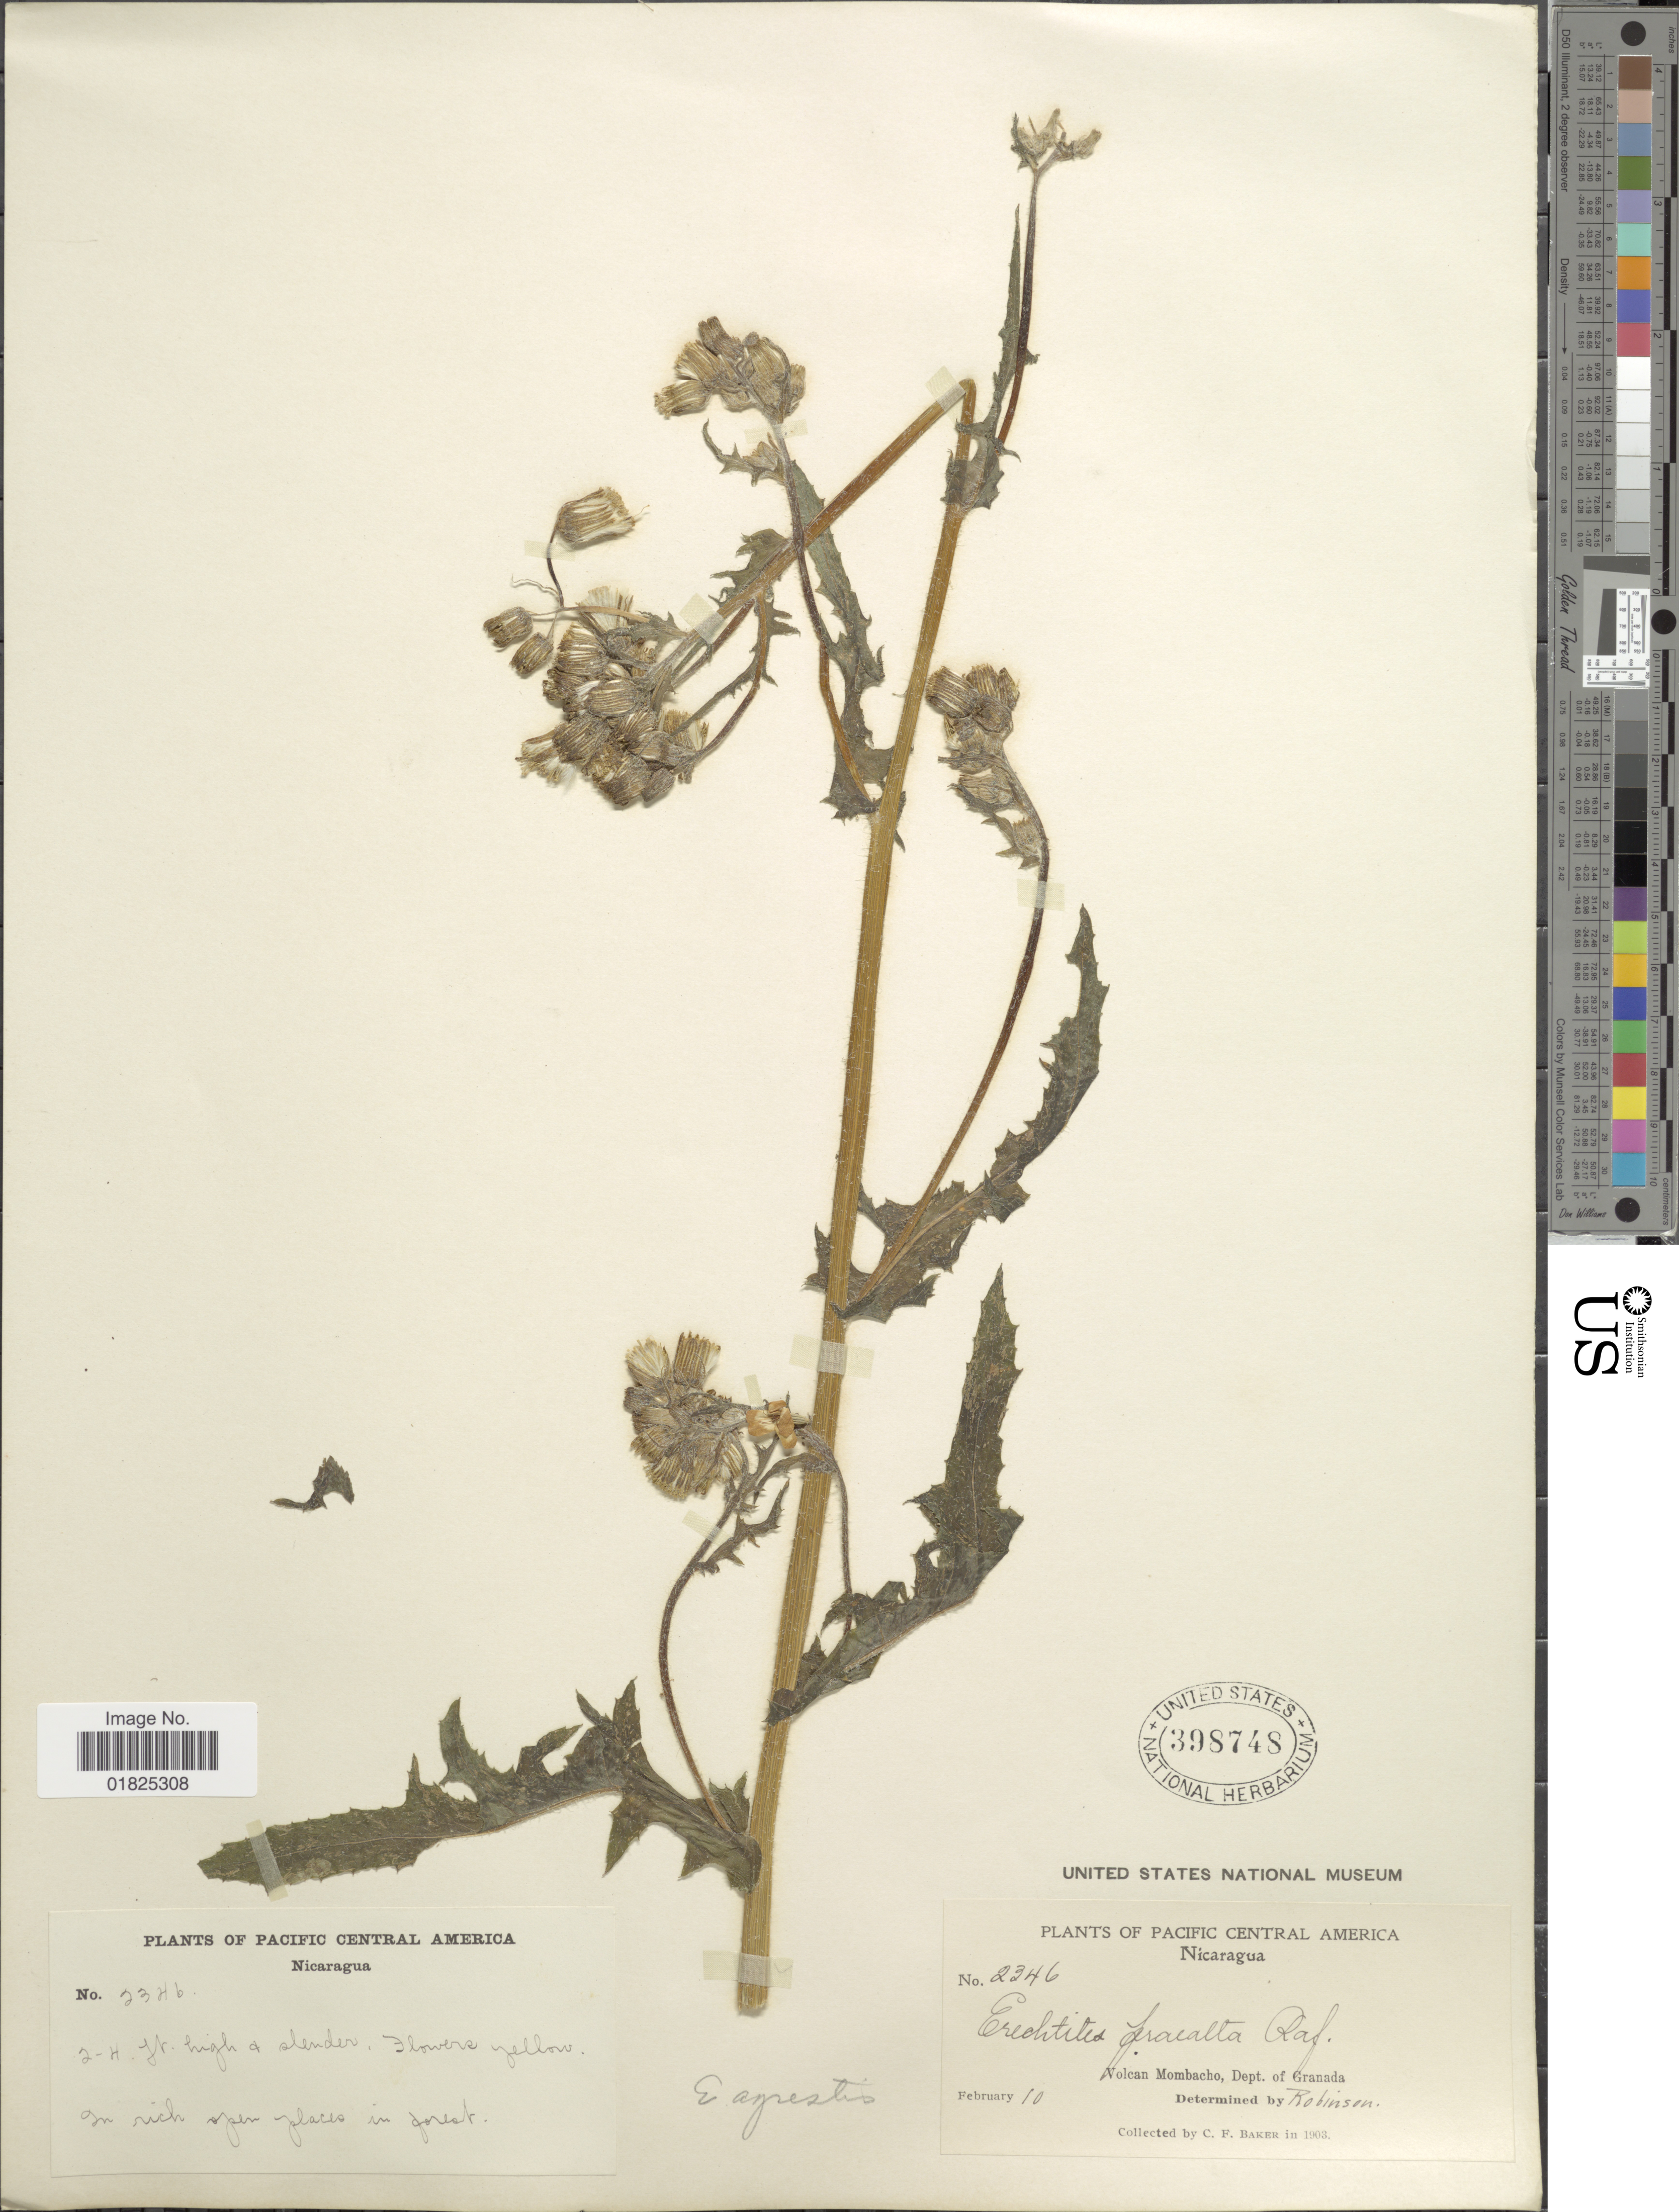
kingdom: Plantae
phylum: Tracheophyta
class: Magnoliopsida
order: Asterales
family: Asteraceae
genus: Erechtites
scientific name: Erechtites hieraciifolius var. cacaliodes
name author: (Fisch. ex Spreng.) Less. ex Griseb.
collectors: C. F. Baker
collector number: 2346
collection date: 1903-02-10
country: Nicaragua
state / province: Granada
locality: Volcan Mombacho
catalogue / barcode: US 398748